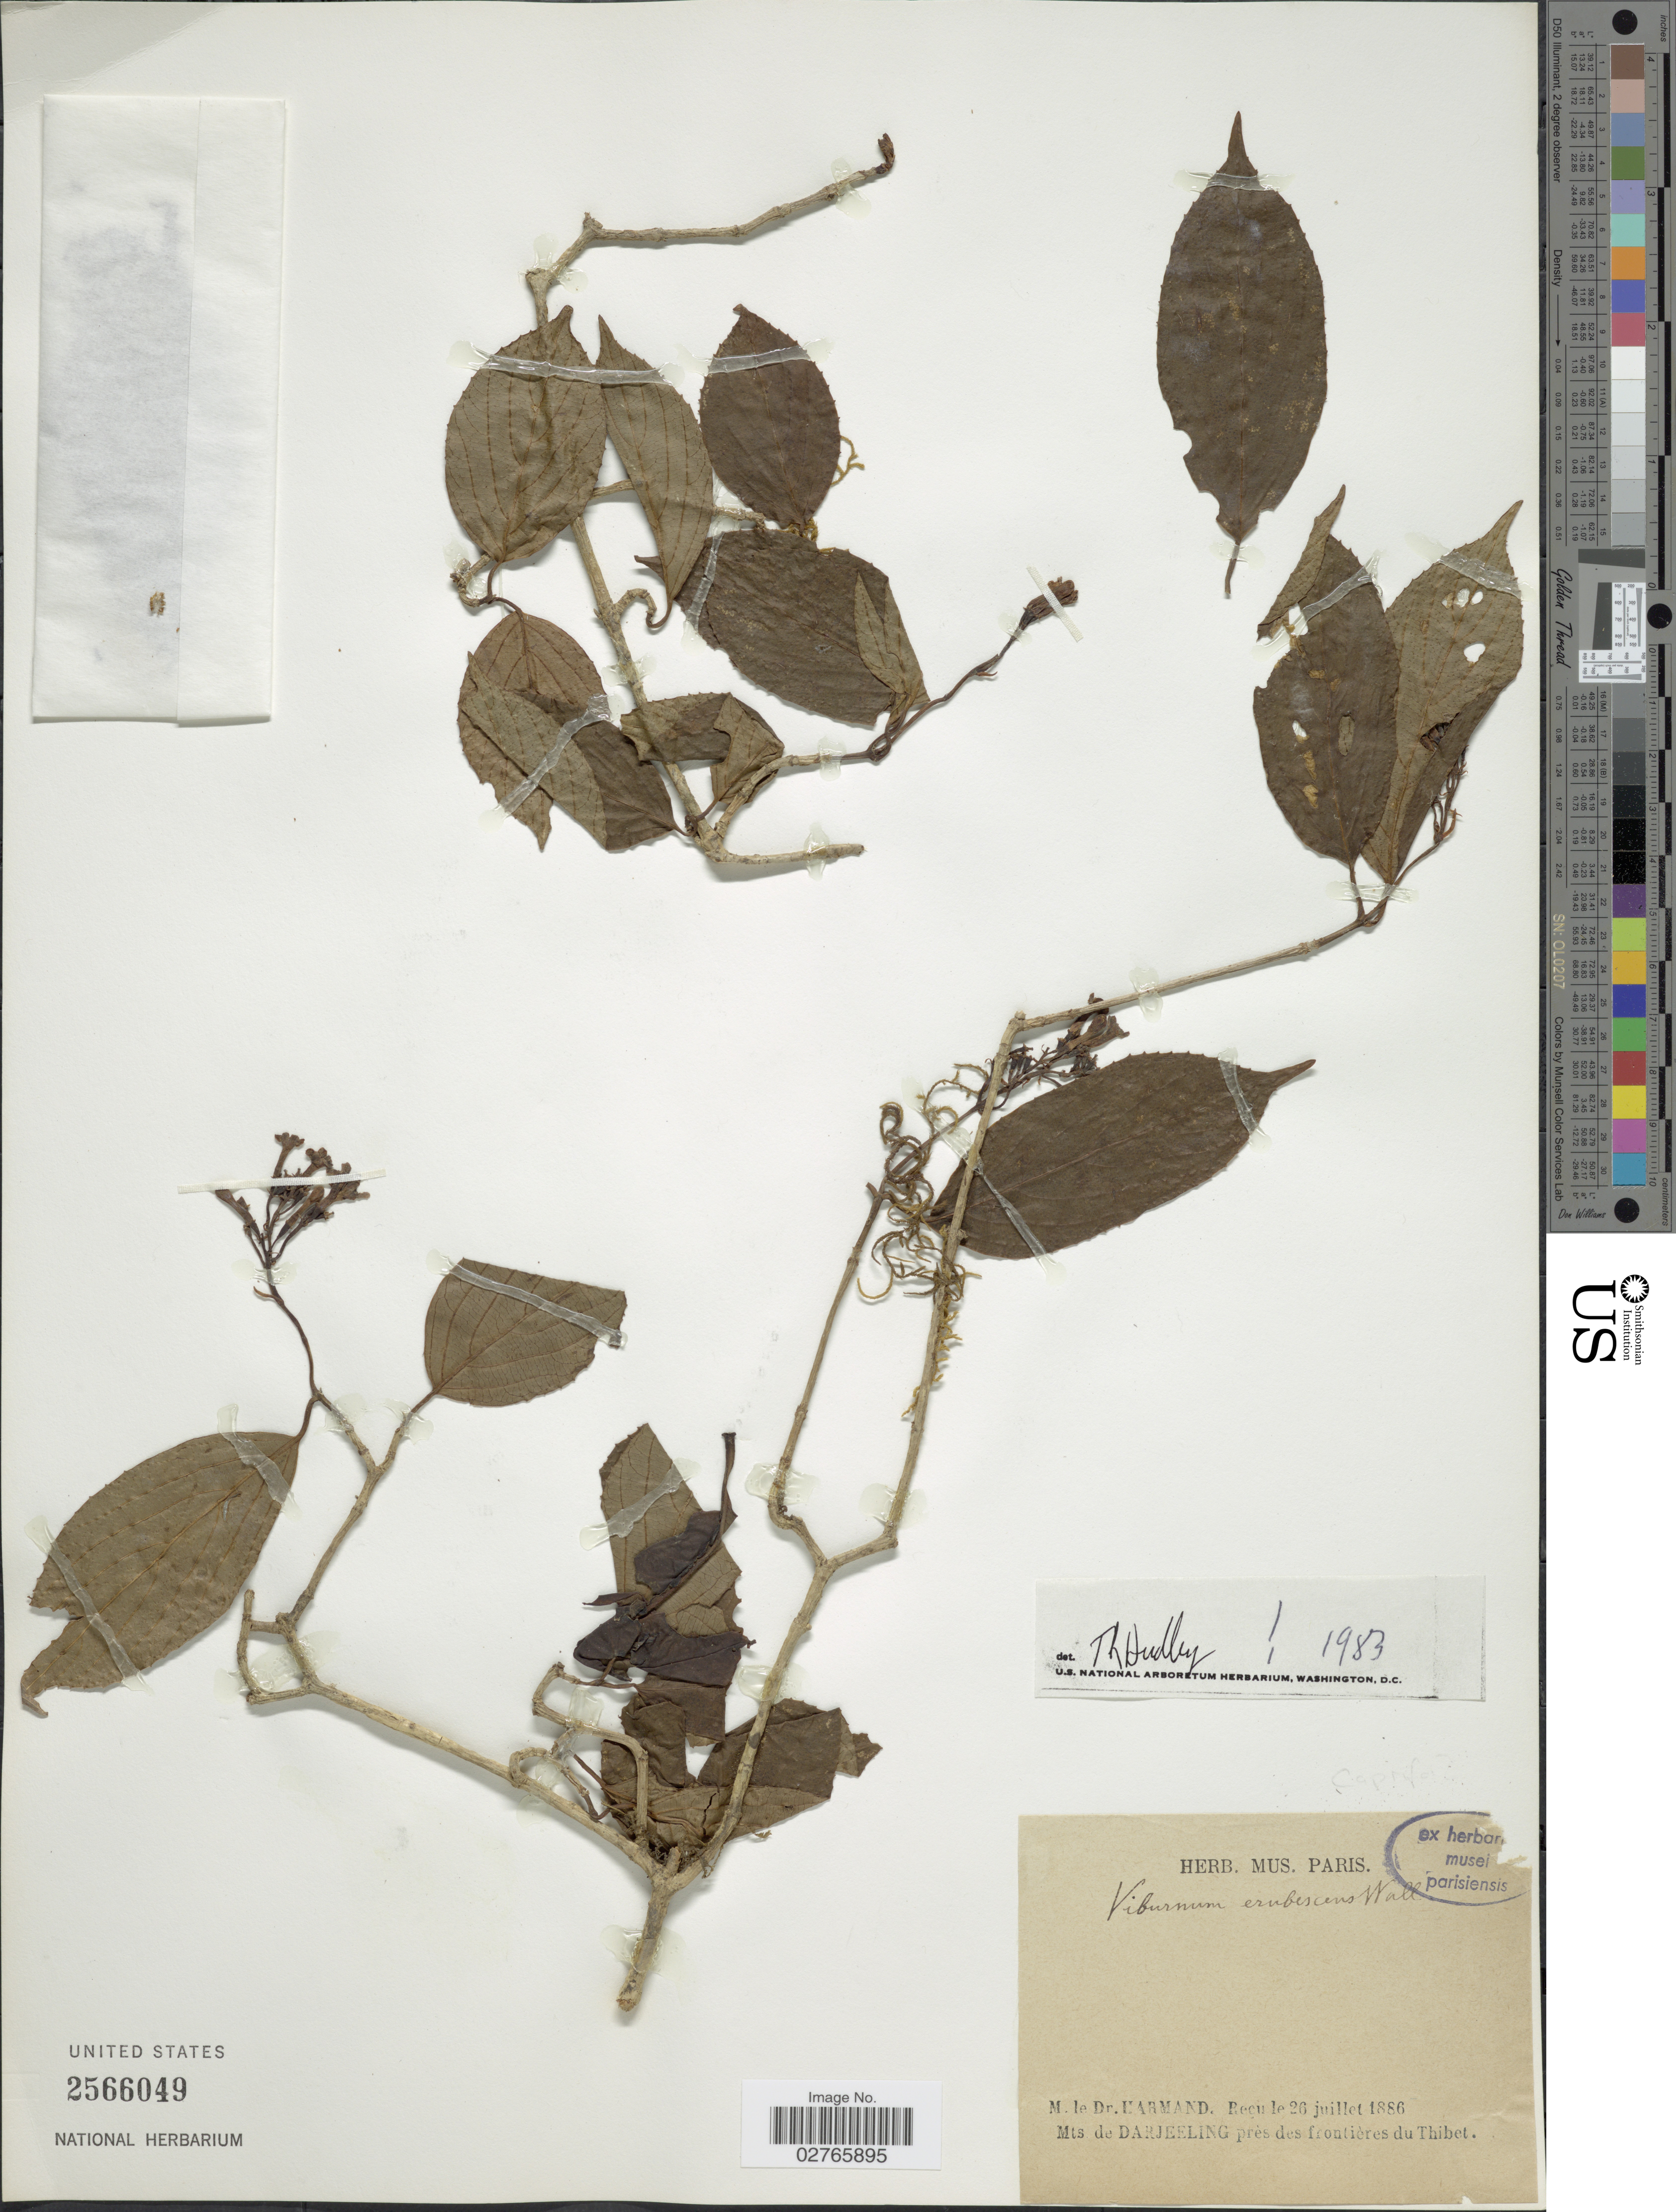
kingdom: Plantae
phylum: Tracheophyta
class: Magnoliopsida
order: Dipsacales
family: Viburnaceae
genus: Viburnum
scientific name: Viburnum erubescens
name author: Wall.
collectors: Harmand, --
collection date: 1886-07-26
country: India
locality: Mts. de Darjeeling près des frontières du Thibet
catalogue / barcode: US 2566049